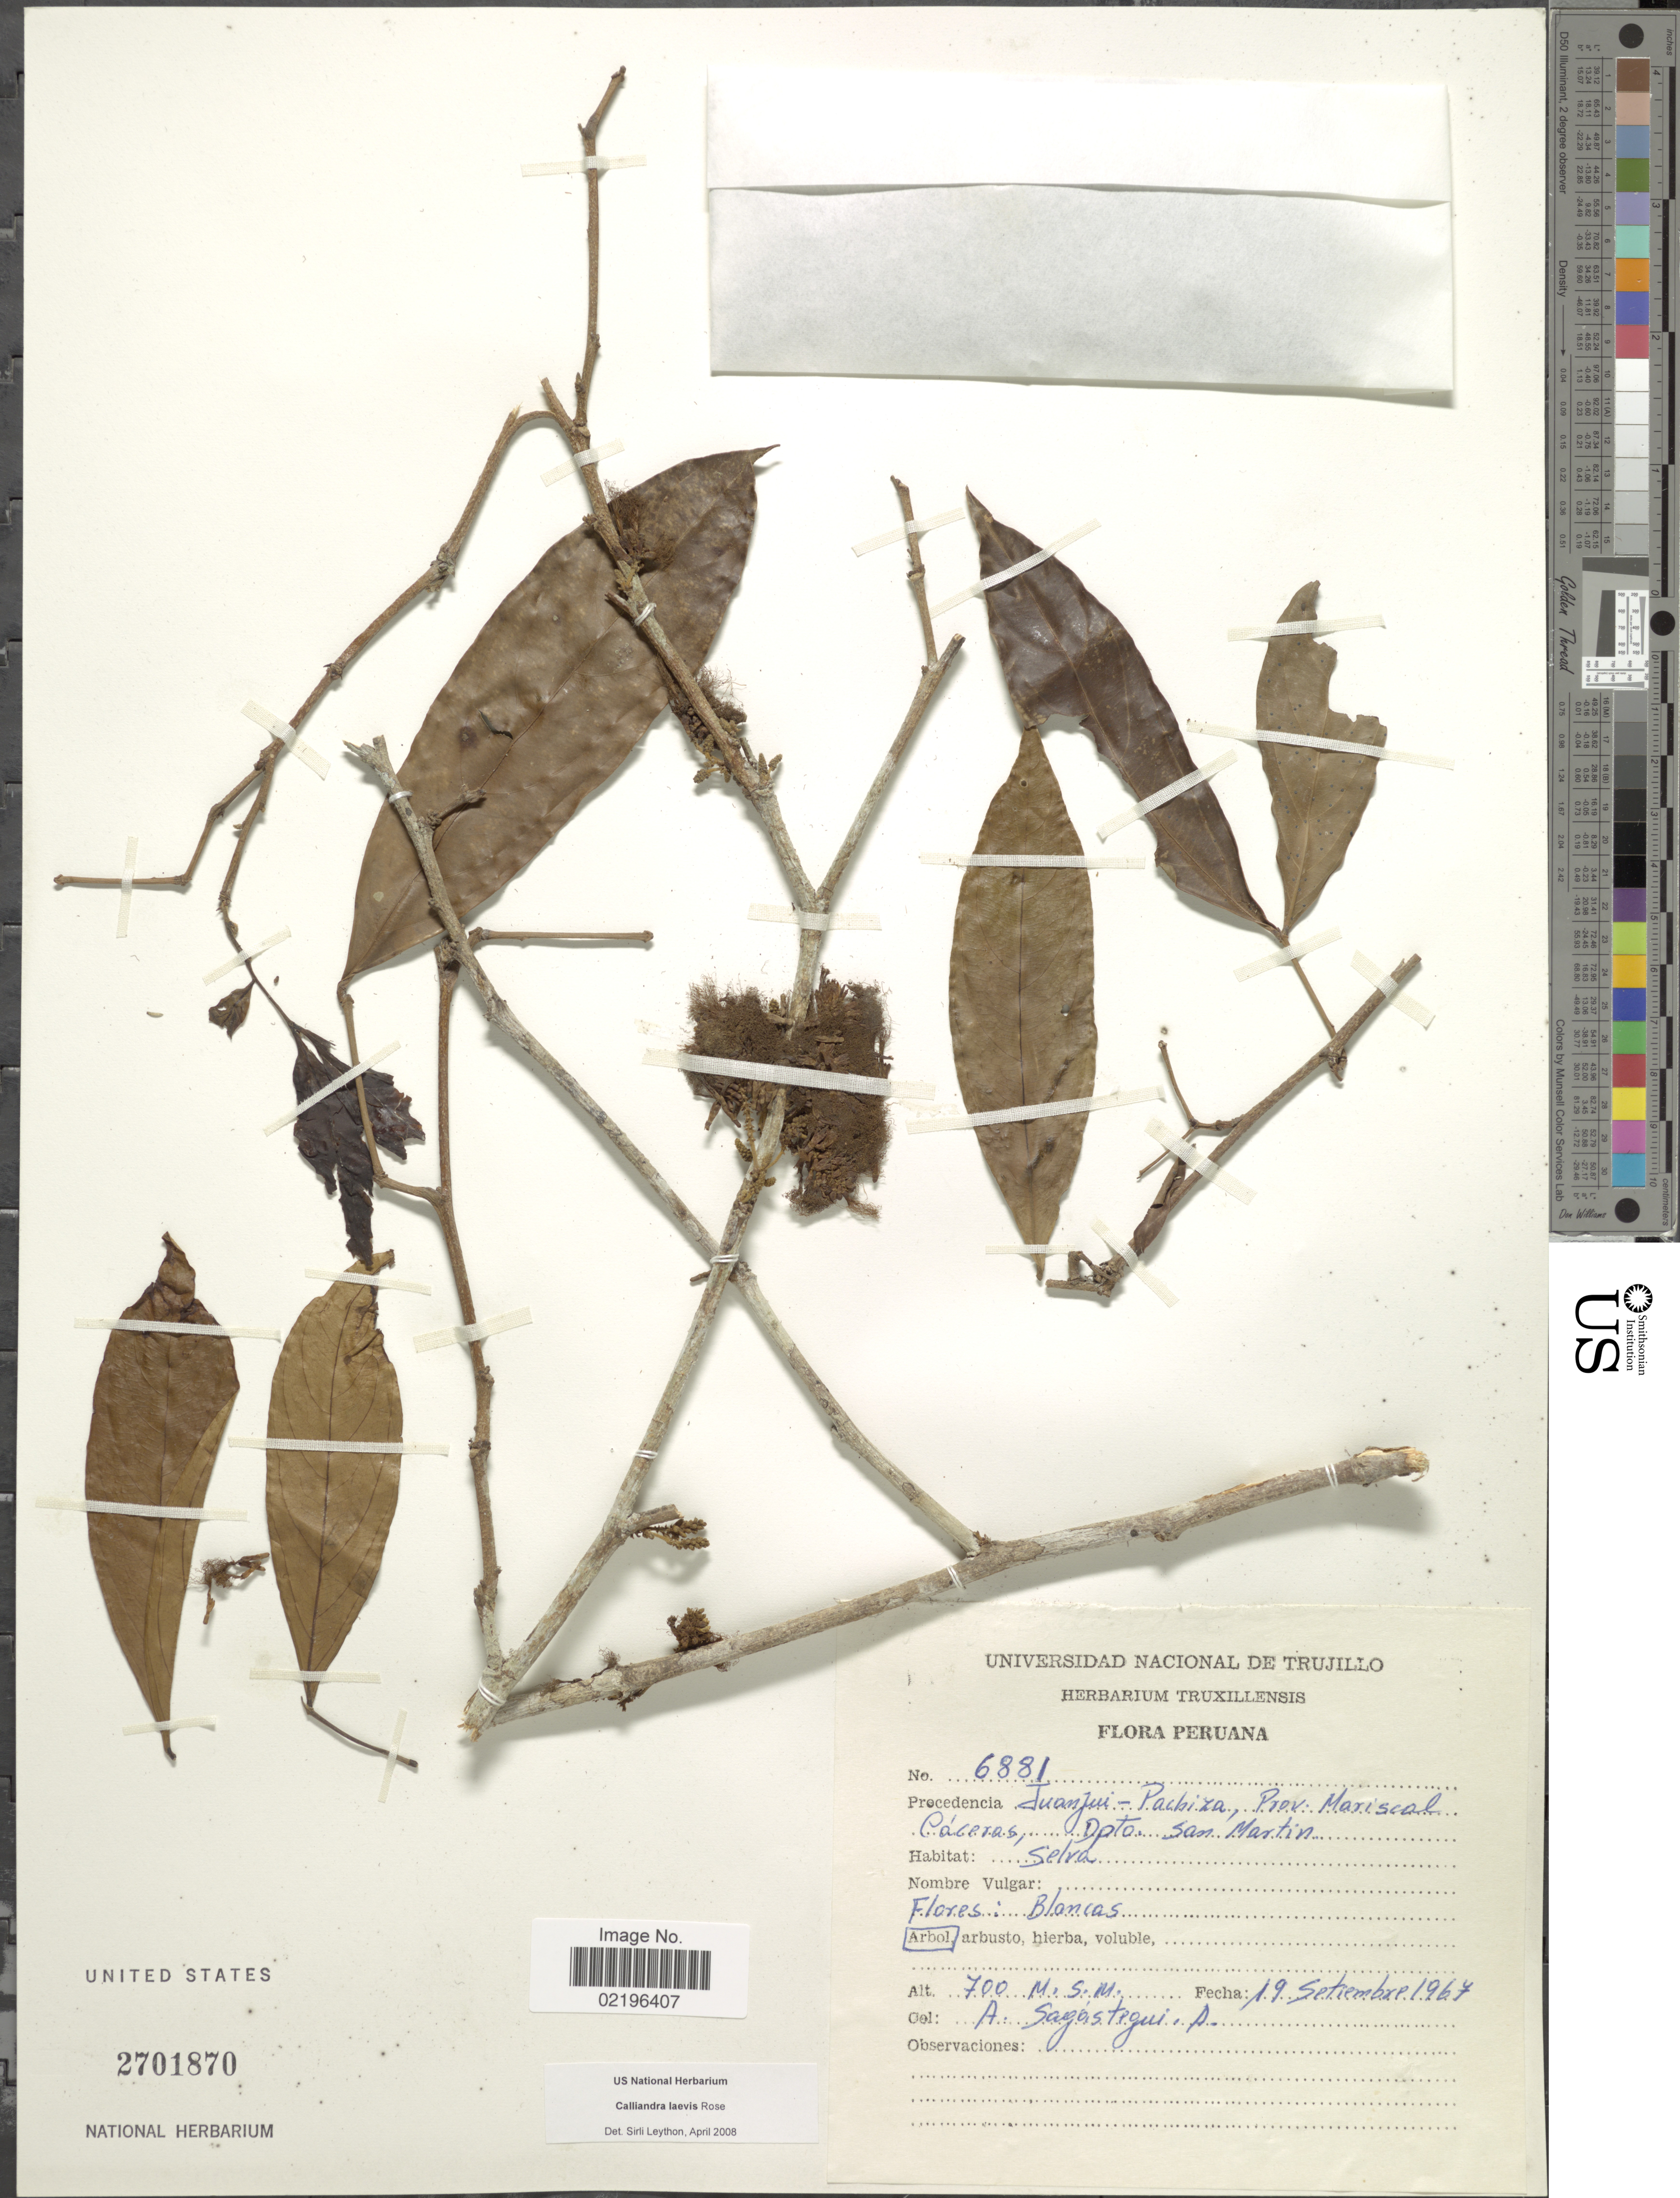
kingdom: Plantae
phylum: Tracheophyta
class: Magnoliopsida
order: Fabales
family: Fabaceae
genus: Calliandra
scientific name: Calliandra laevis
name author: Rose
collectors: A. Sagástegui A.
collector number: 6881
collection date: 1967-09-19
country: Peru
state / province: San Martín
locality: JuanJui- Pachiza, Prov. Mariscal Caceras, dpto. San Martin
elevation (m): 700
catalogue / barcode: US 2701870